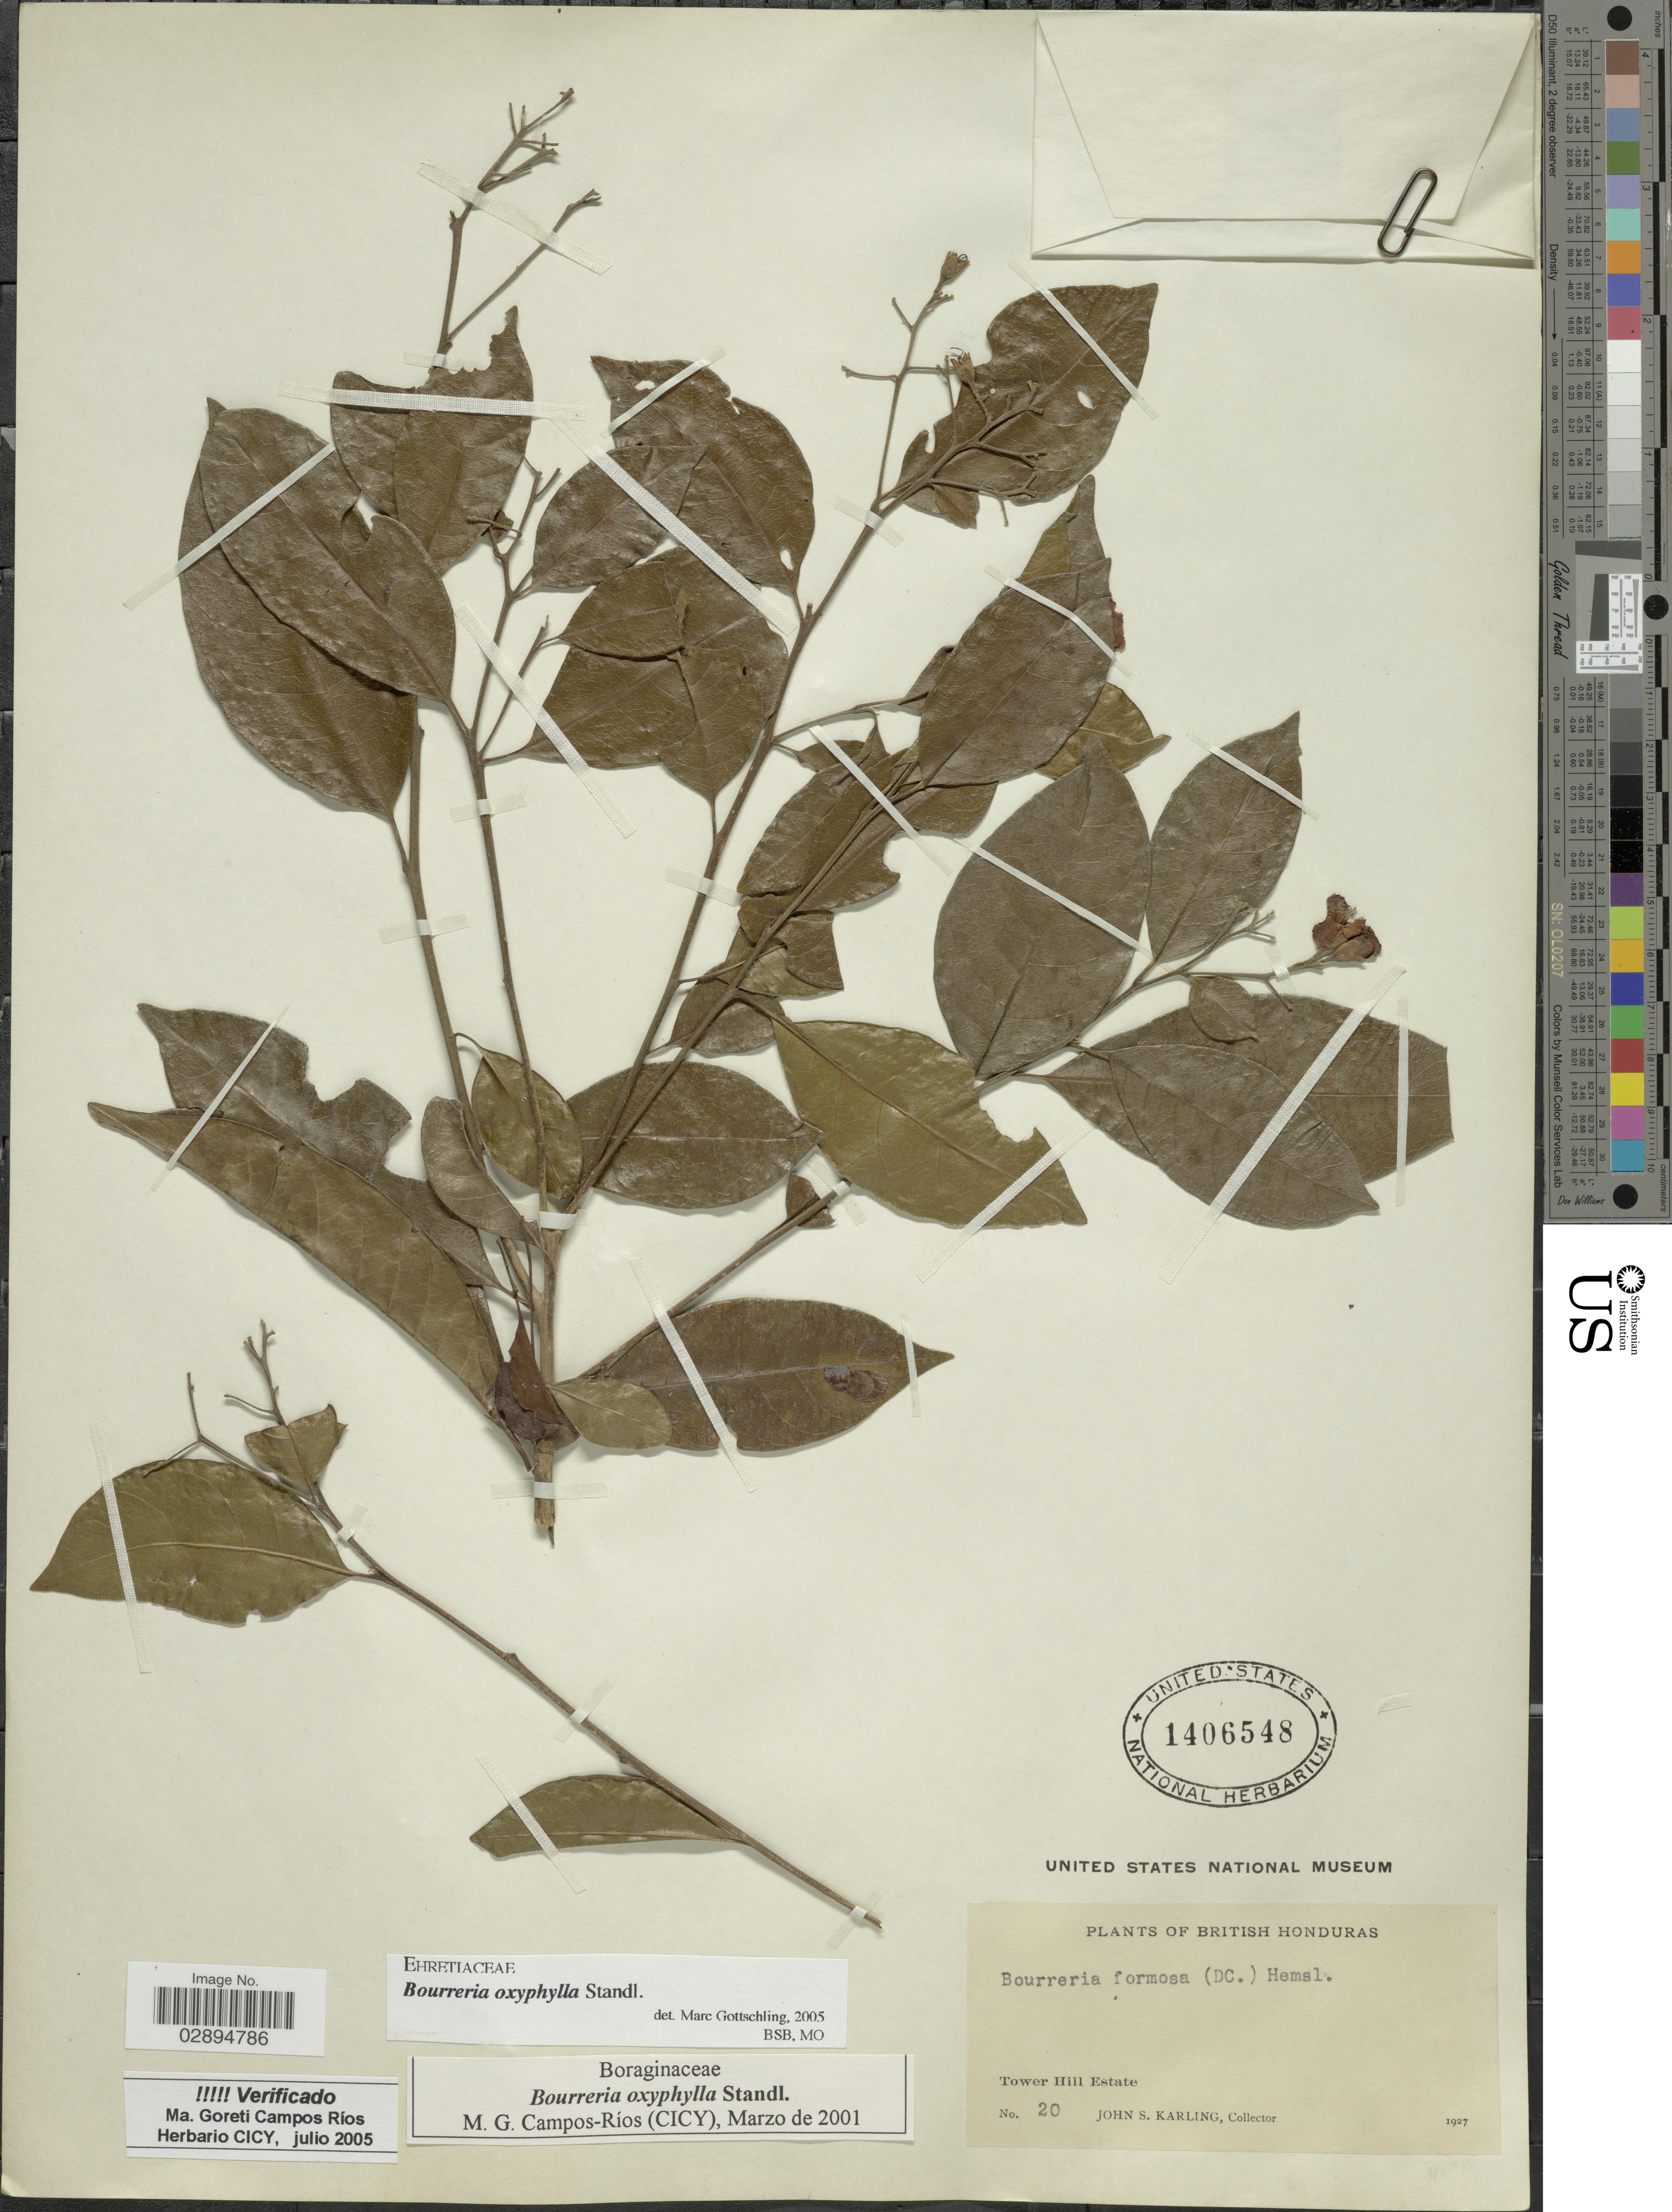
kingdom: Plantae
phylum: Tracheophyta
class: Magnoliopsida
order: Boraginales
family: Ehretiaceae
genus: Bourreria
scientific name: Bourreria oxyphylla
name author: Standl.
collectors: J. Karling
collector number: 20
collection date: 1927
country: Belize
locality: British Honduras. Tower Hill Estate.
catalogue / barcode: US 1406548